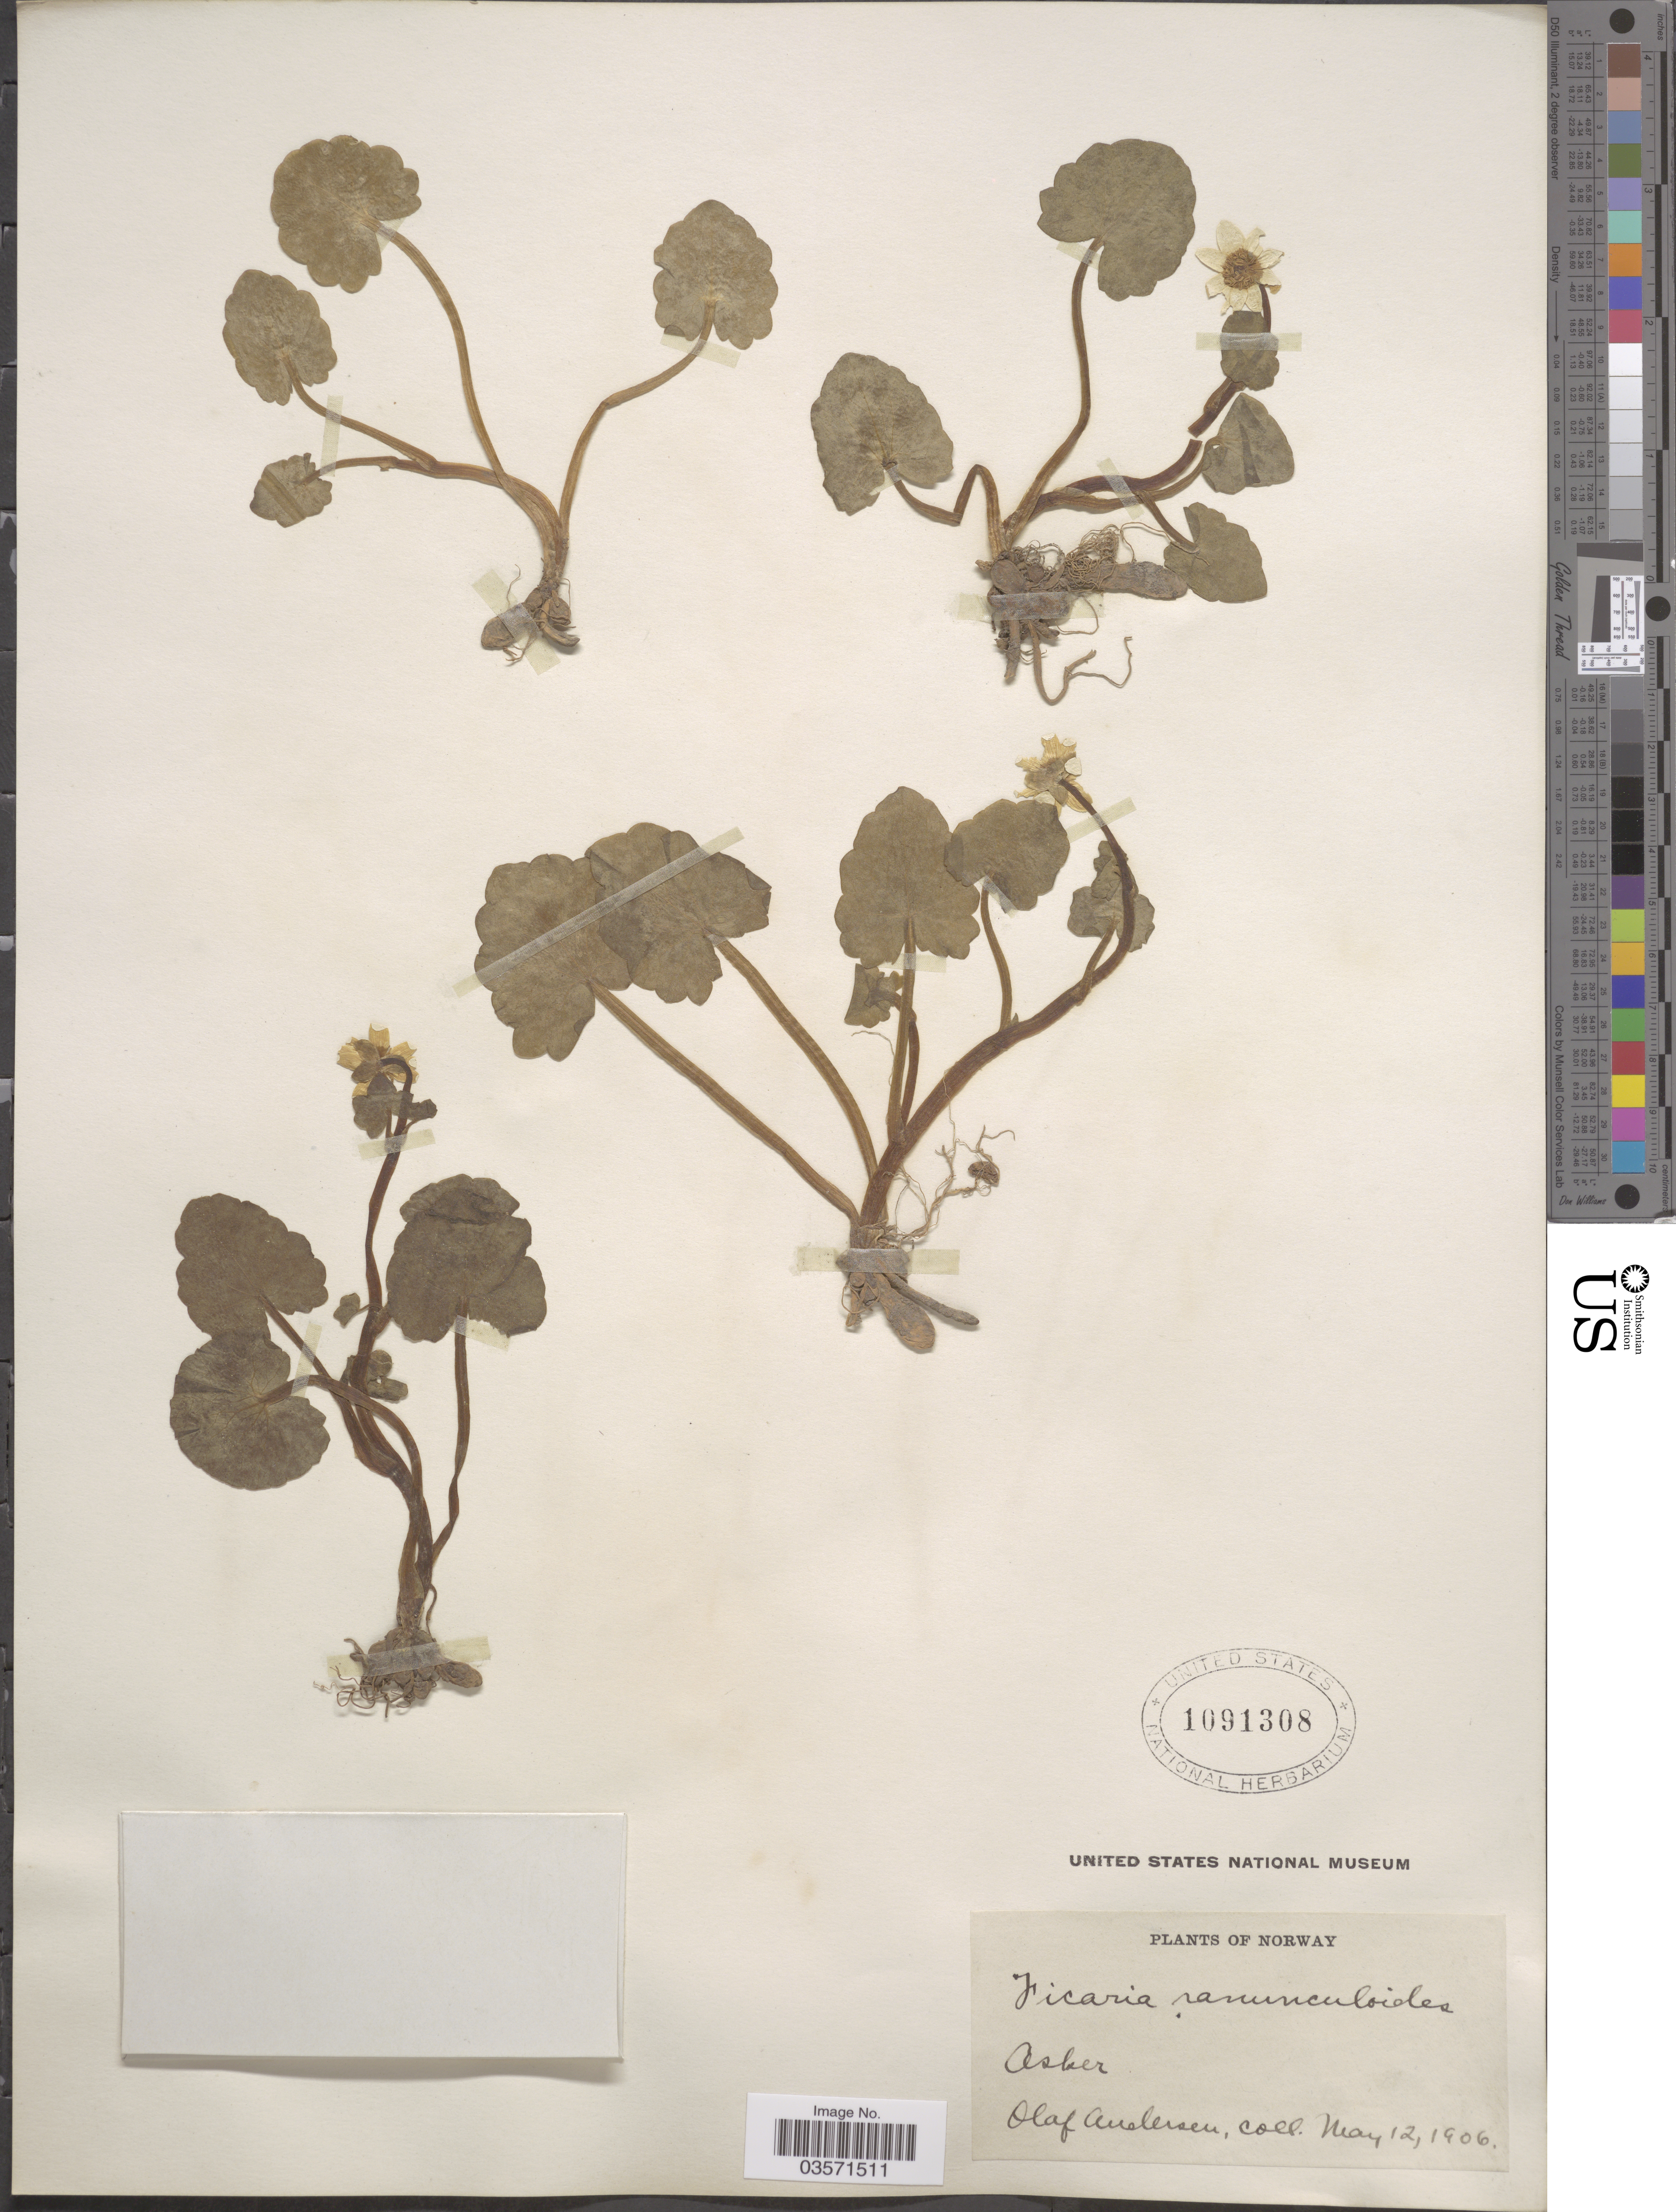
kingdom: Plantae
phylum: Tracheophyta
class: Magnoliopsida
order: Ranunculales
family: Ranunculaceae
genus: Ficaria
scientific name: Ficaria verna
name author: Huds.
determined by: Strong, M. T., (US), Smithsonian Institution - National Museum of Natural History (UNITED STATES)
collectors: O. Andersen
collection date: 1906-05-12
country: Norway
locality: Asker.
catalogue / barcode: US 1091308